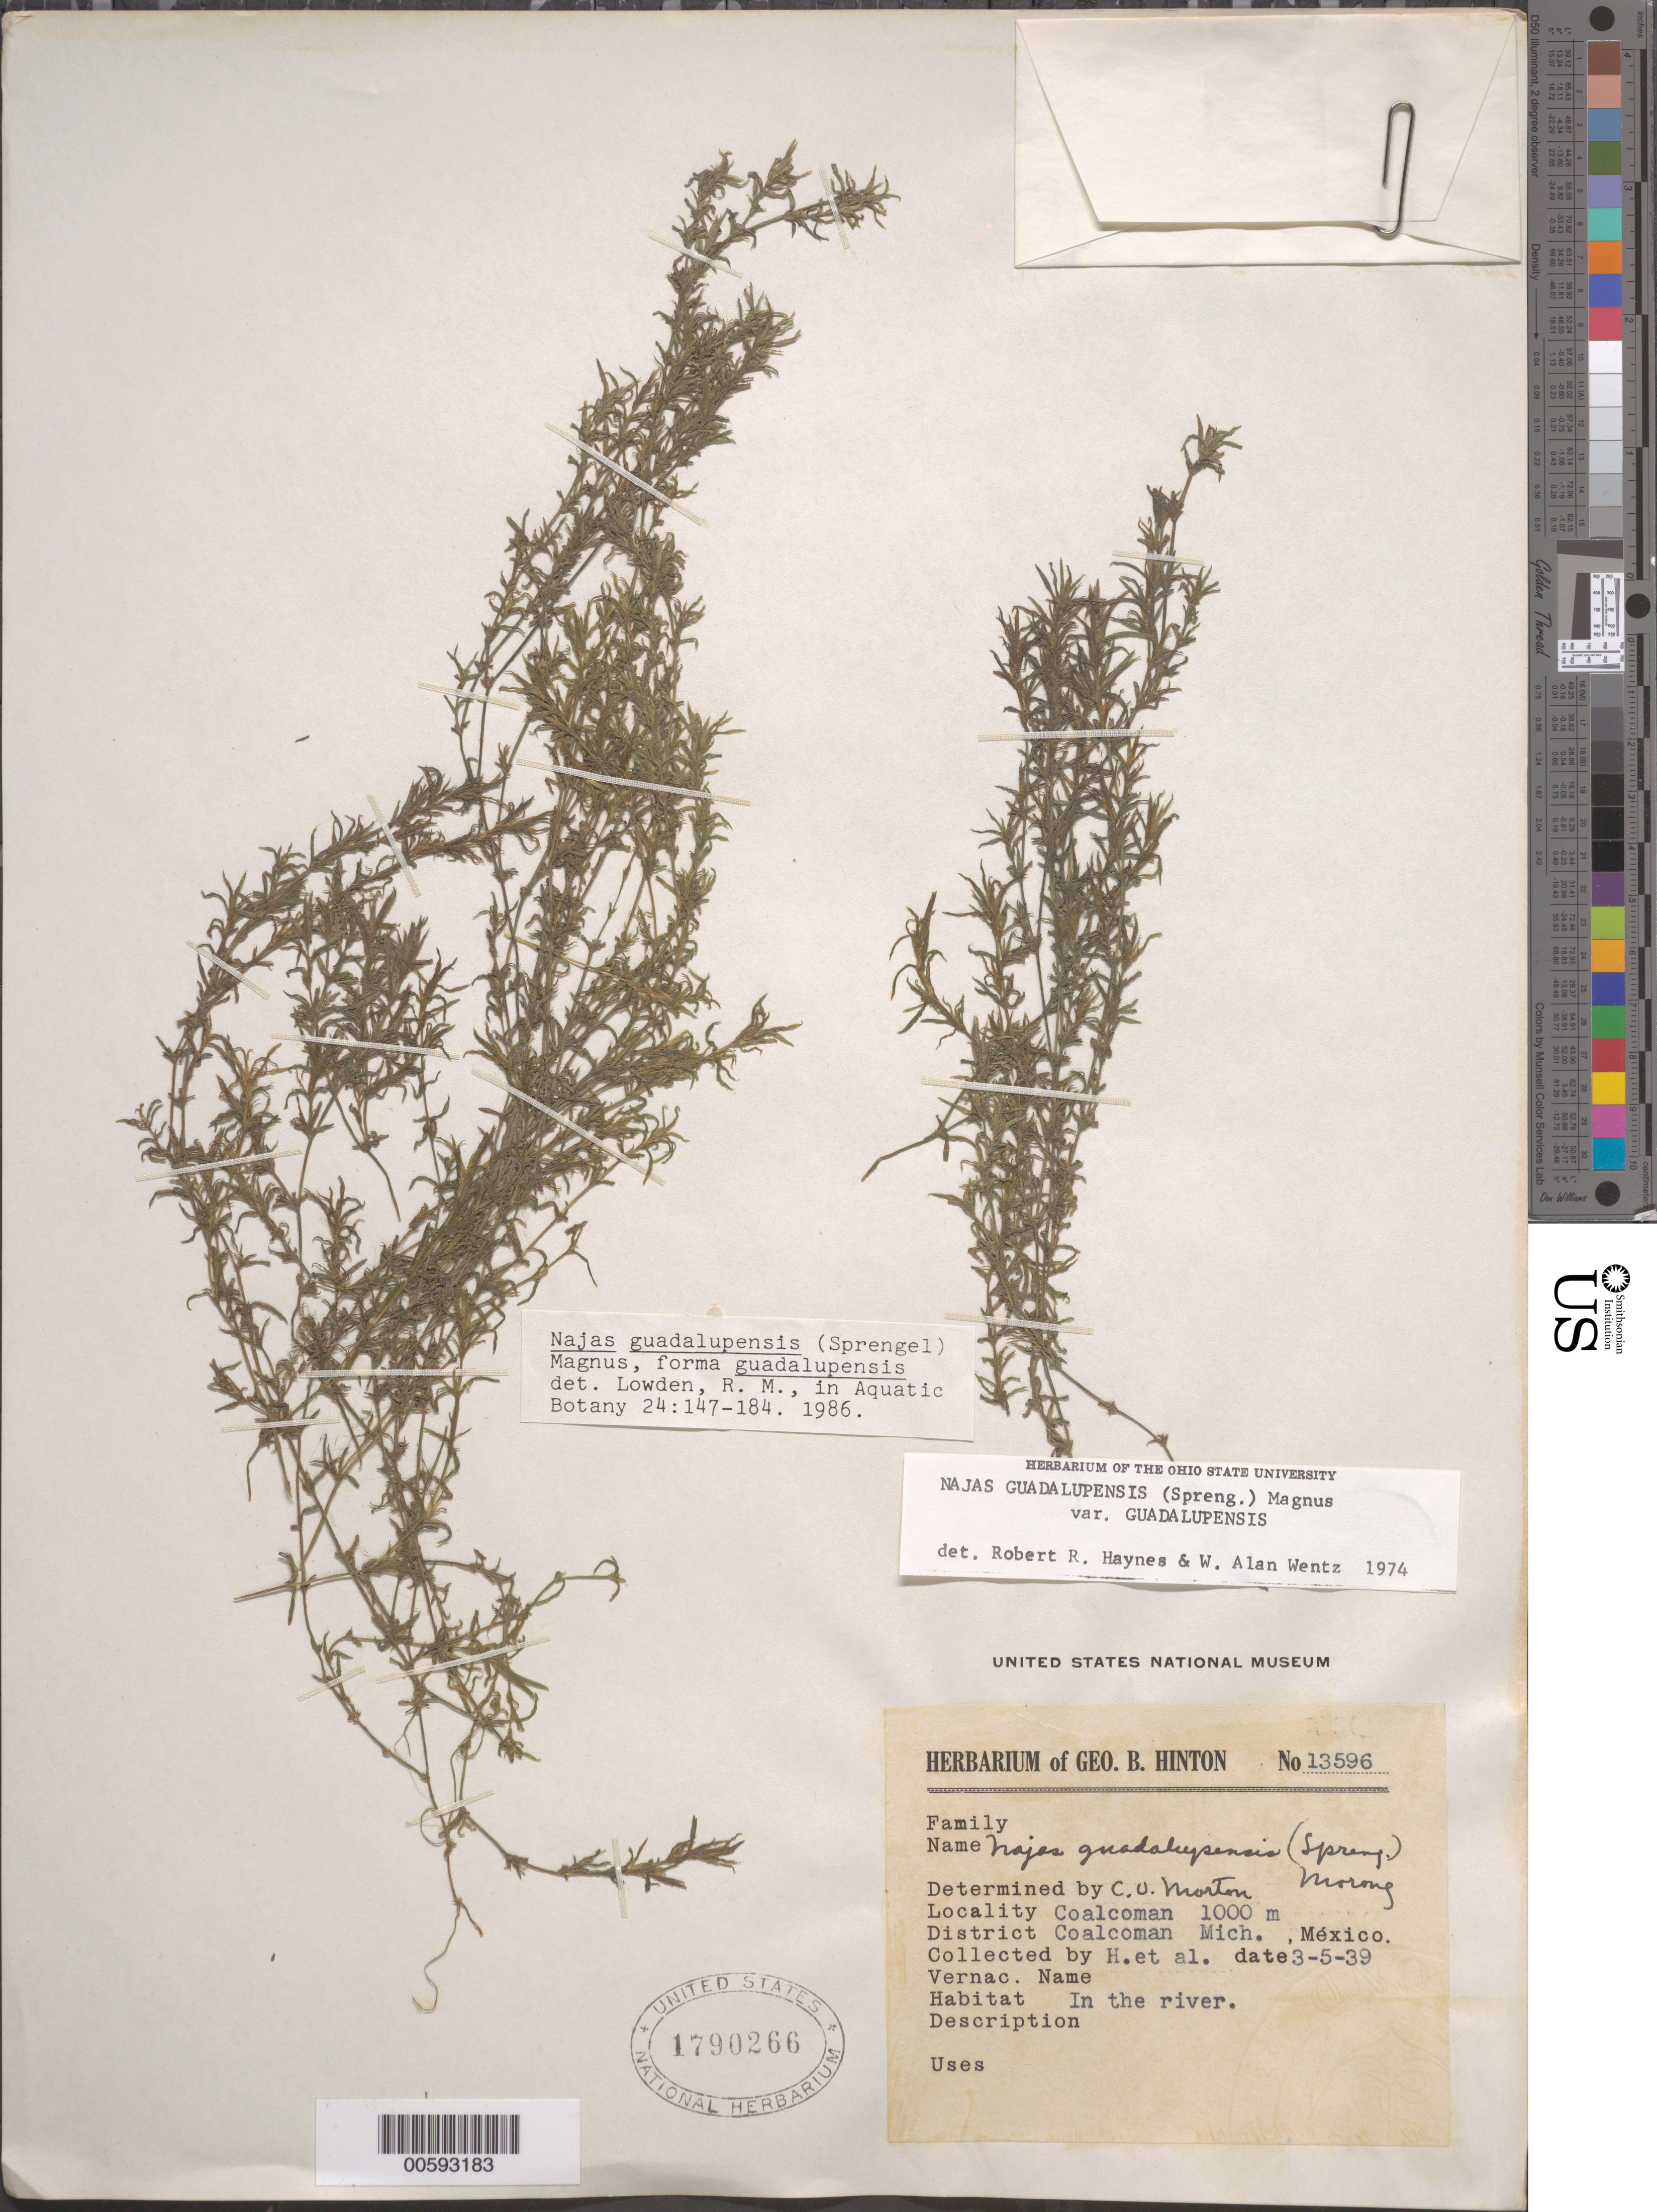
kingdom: Plantae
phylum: Tracheophyta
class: Liliopsida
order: Alismatales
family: Hydrocharitaceae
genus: Najas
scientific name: Najas guadalupensis var. guadalupensis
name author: (Spreng.) Magnus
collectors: G. B. Hinton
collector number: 13596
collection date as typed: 03 May 1939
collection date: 1939-05-03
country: Mexico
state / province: Michoacán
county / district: Coalcomán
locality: Coalcomán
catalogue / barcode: US 1790266